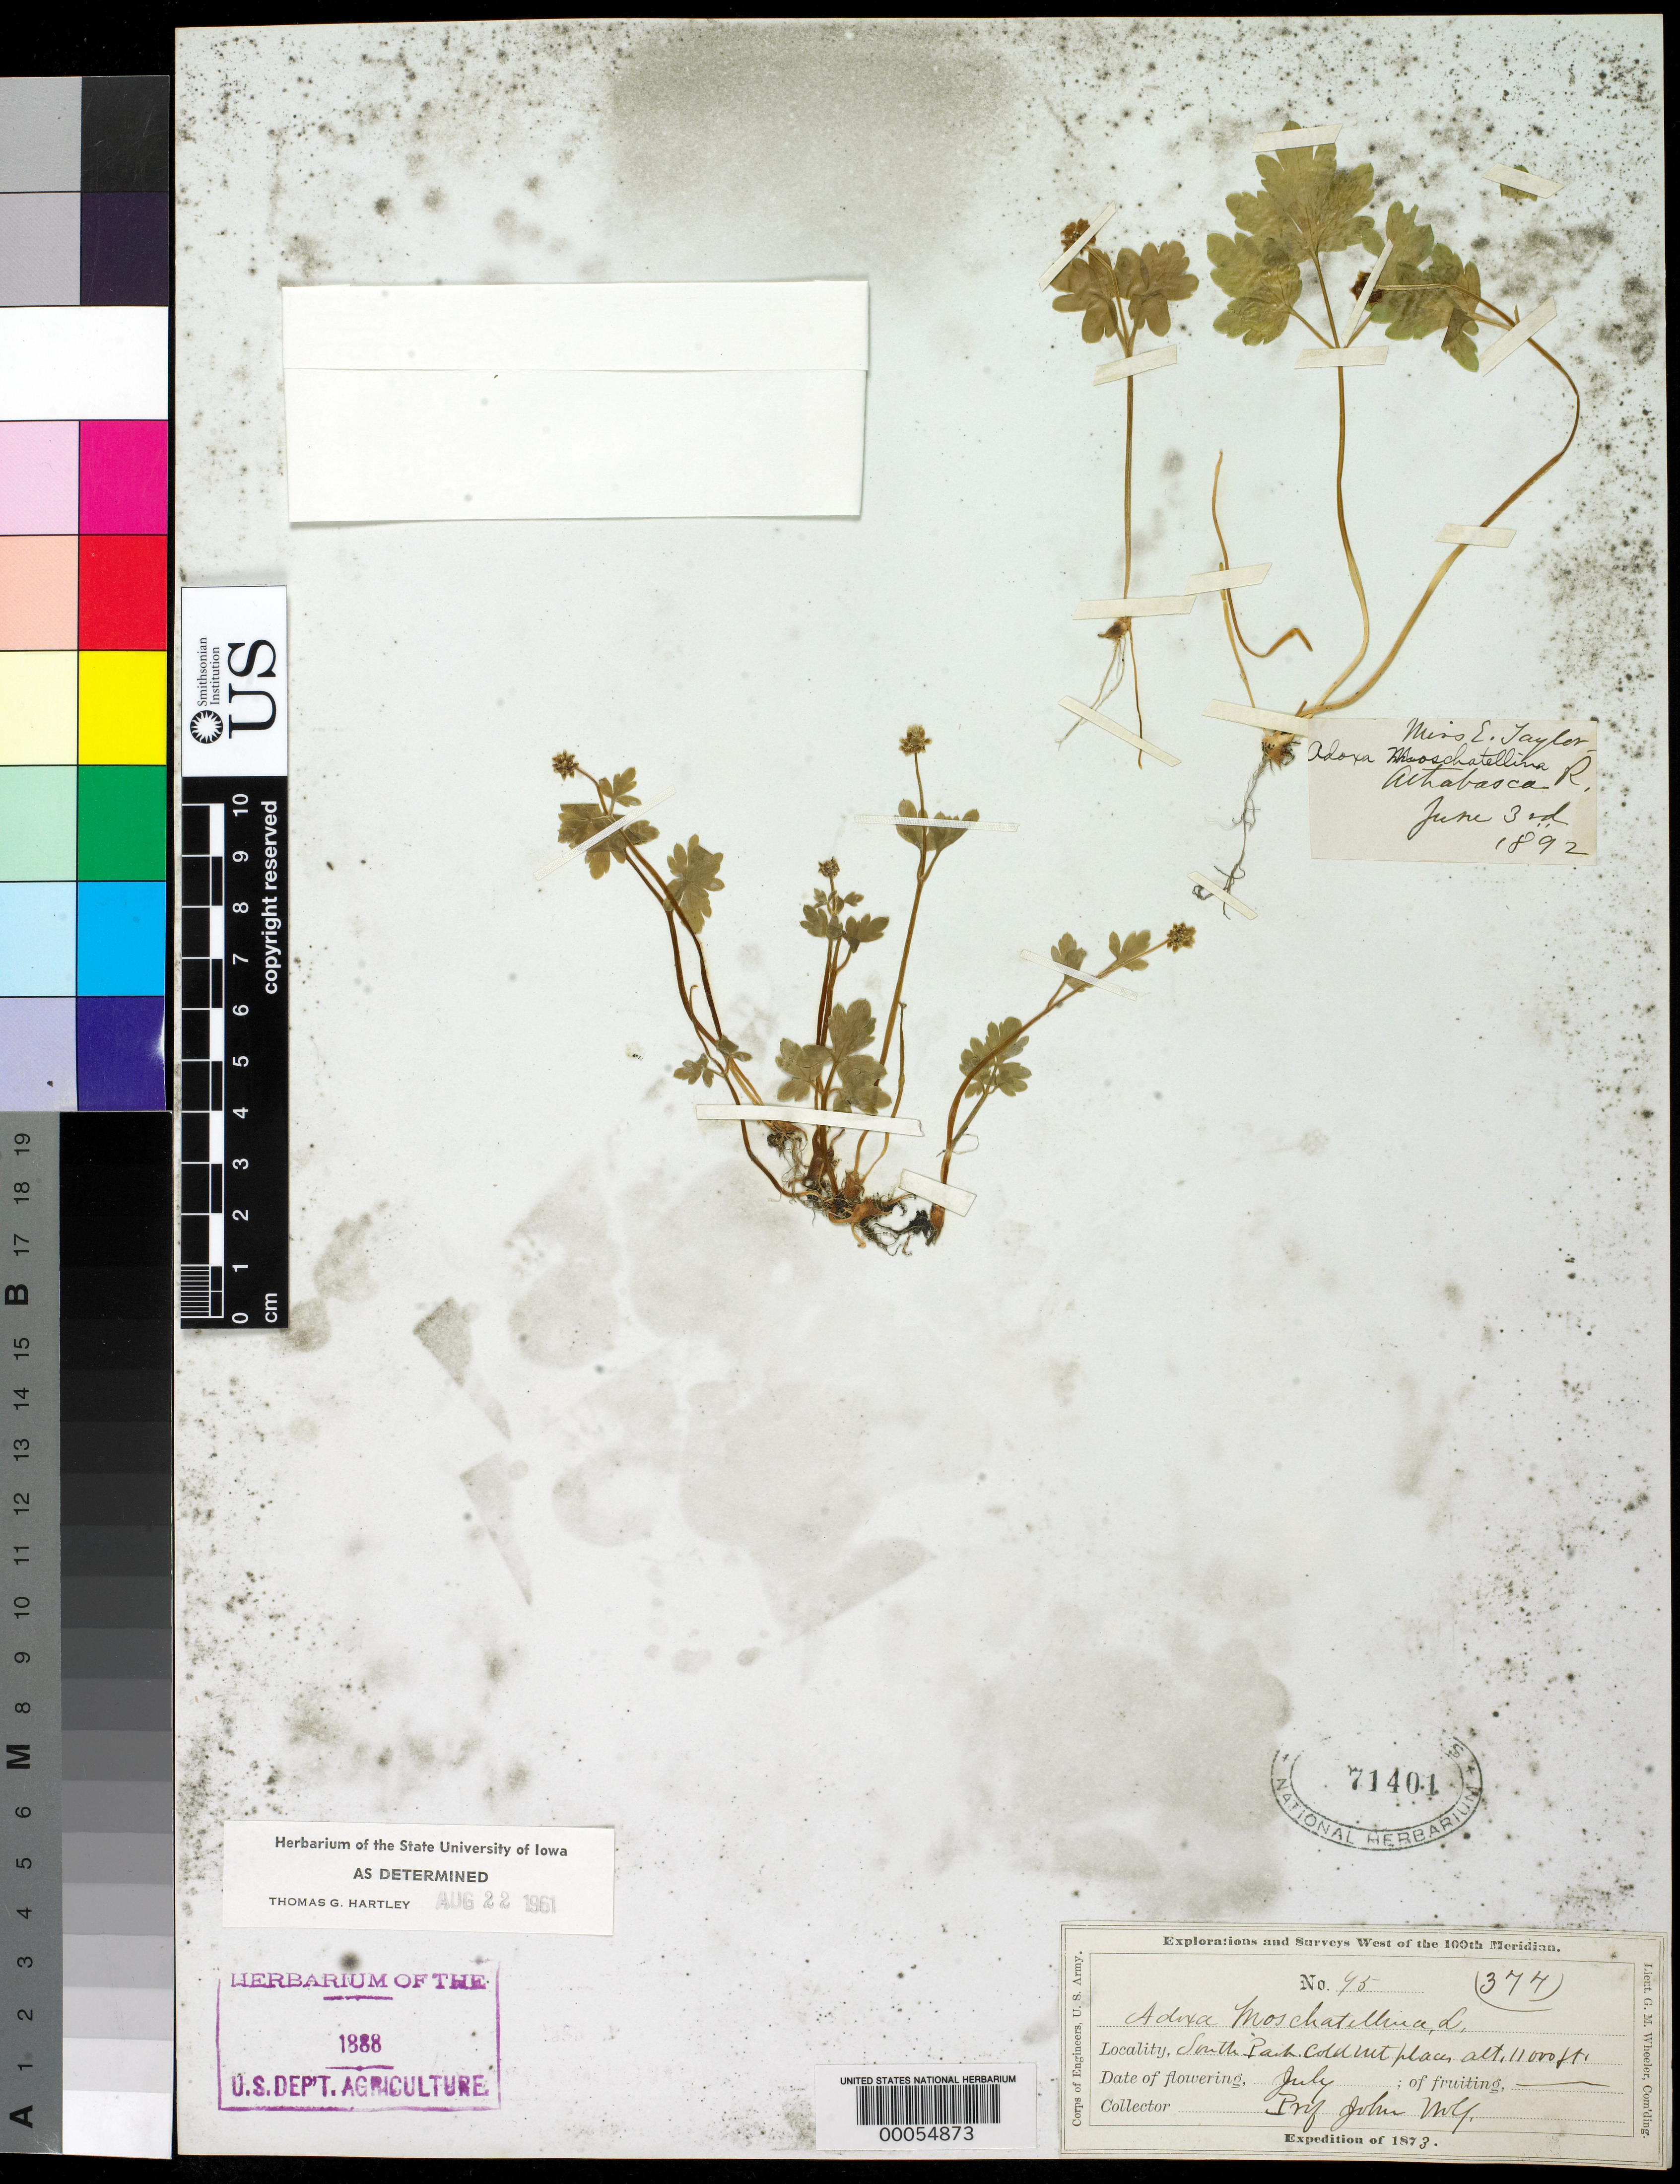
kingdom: Plantae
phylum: Tracheophyta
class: Magnoliopsida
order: Dipsacales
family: Viburnaceae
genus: Adoxa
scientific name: Adoxa moschatellina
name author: L.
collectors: J. Wolf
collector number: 95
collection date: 1873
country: United States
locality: South park, cold mtn places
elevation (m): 3353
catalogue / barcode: US 71401